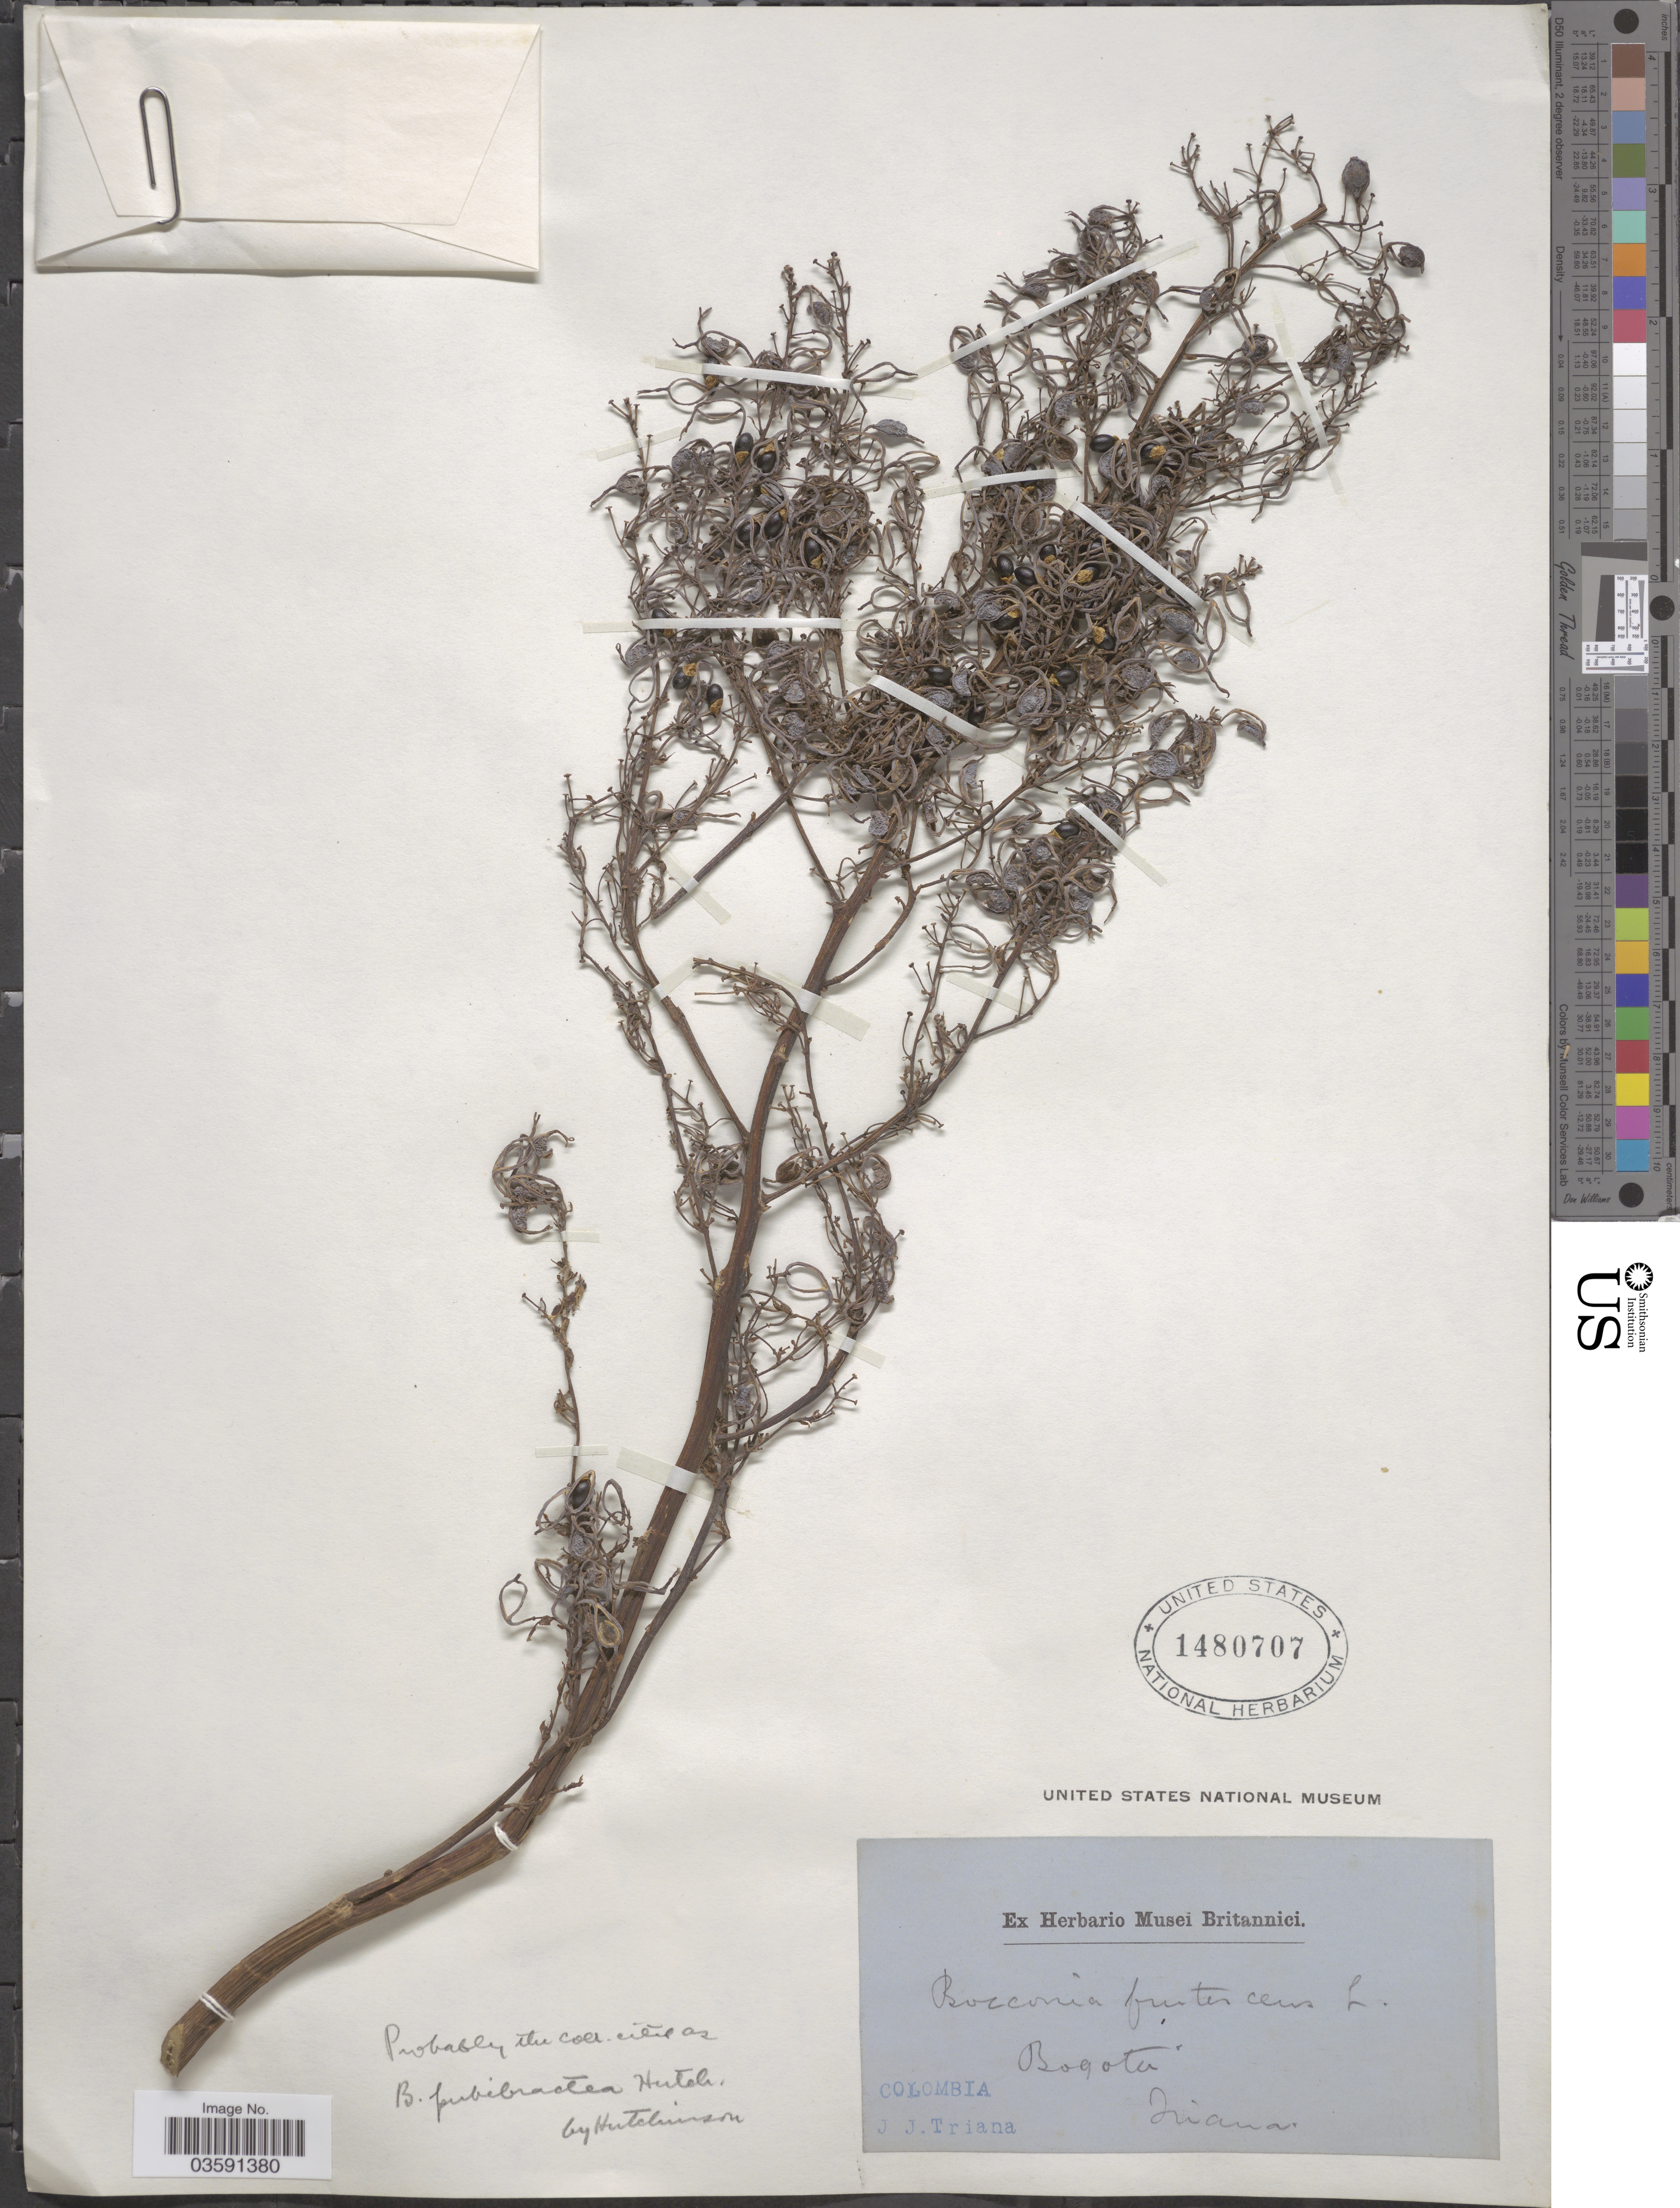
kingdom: Plantae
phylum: Tracheophyta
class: Magnoliopsida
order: Ranunculales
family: Papaveraceae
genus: Bocconia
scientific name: Bocconia pubibractea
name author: Hutch.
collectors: J. J. Triana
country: Colombia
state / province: Bogota D.C.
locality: Bogotá.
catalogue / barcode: US 1480707